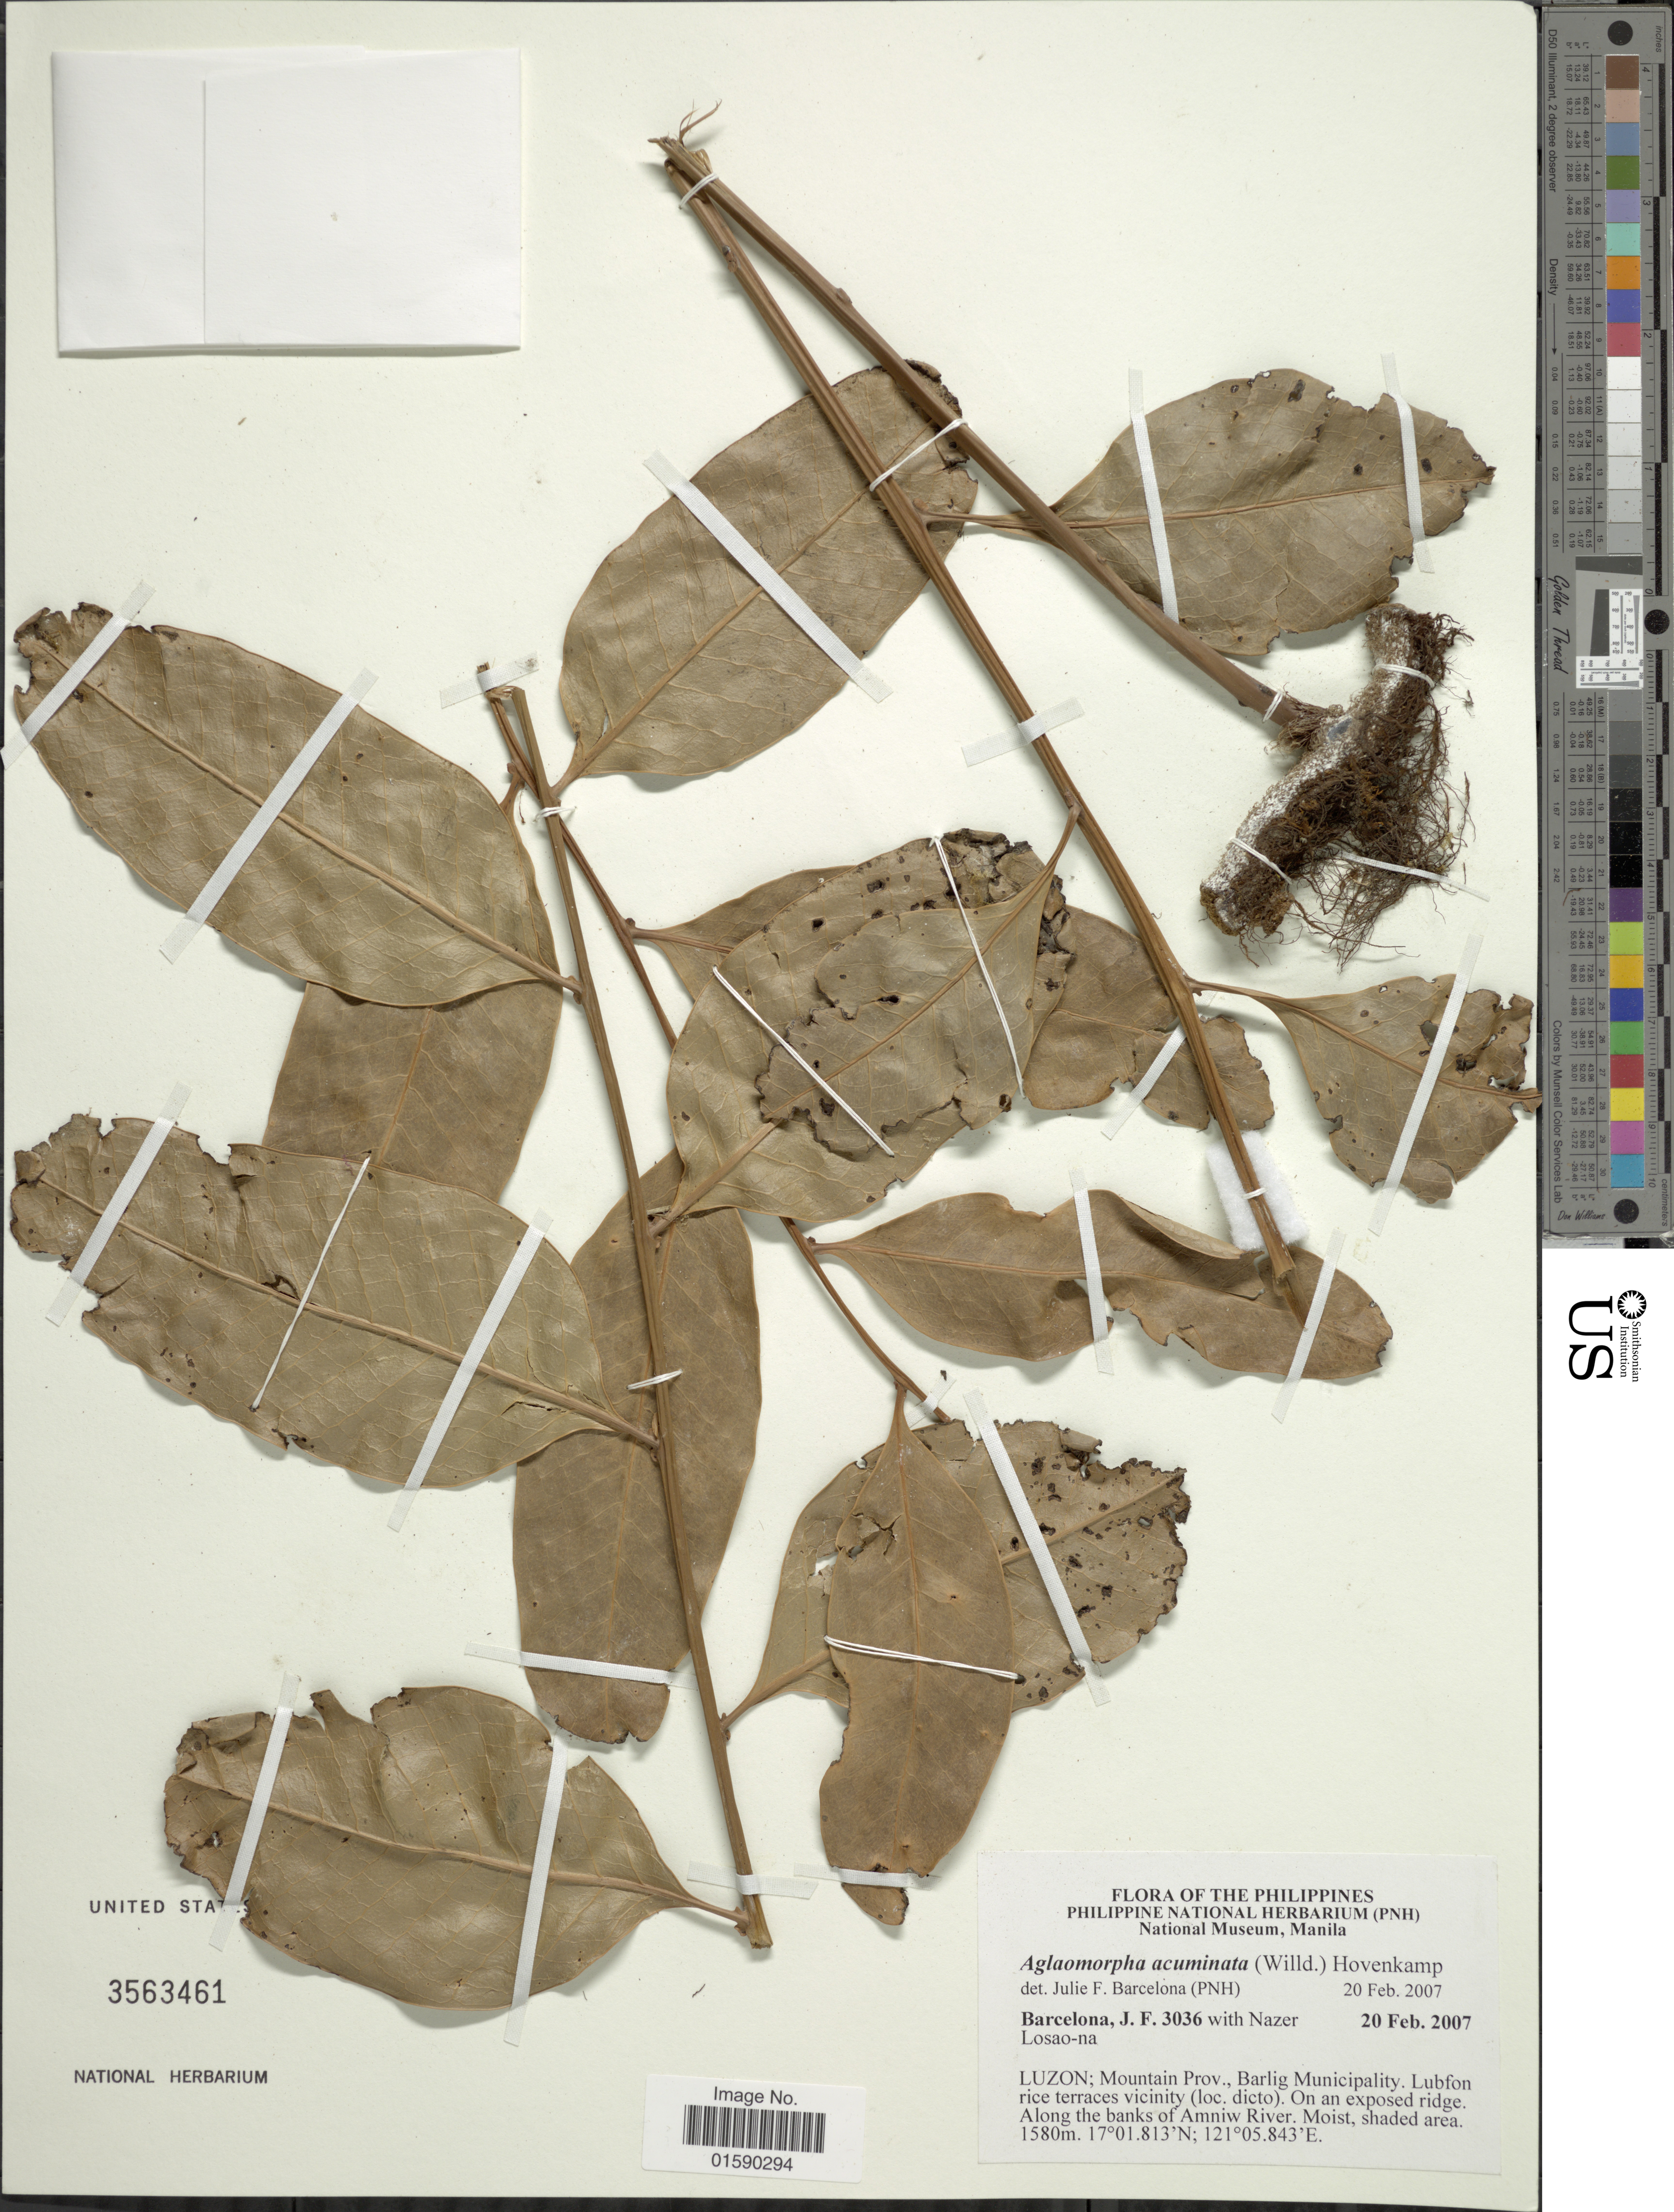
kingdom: Plantae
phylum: Tracheophyta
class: Polypodiopsida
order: Polypodiales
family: Polypodiaceae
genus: Aglaomorpha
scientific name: Aglaomorpha acuminata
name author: (Willd.) Hovenkamp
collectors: J. F. Barcelona & N. Losao-na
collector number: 3036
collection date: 2007-02-20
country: Philippines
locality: Luzon; Mountain Prov., Barlig Municipality. Lubfon rice terrace vicinity (loc. dicto). Along the banks of Amniw River.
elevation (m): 1580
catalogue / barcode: US 3563461